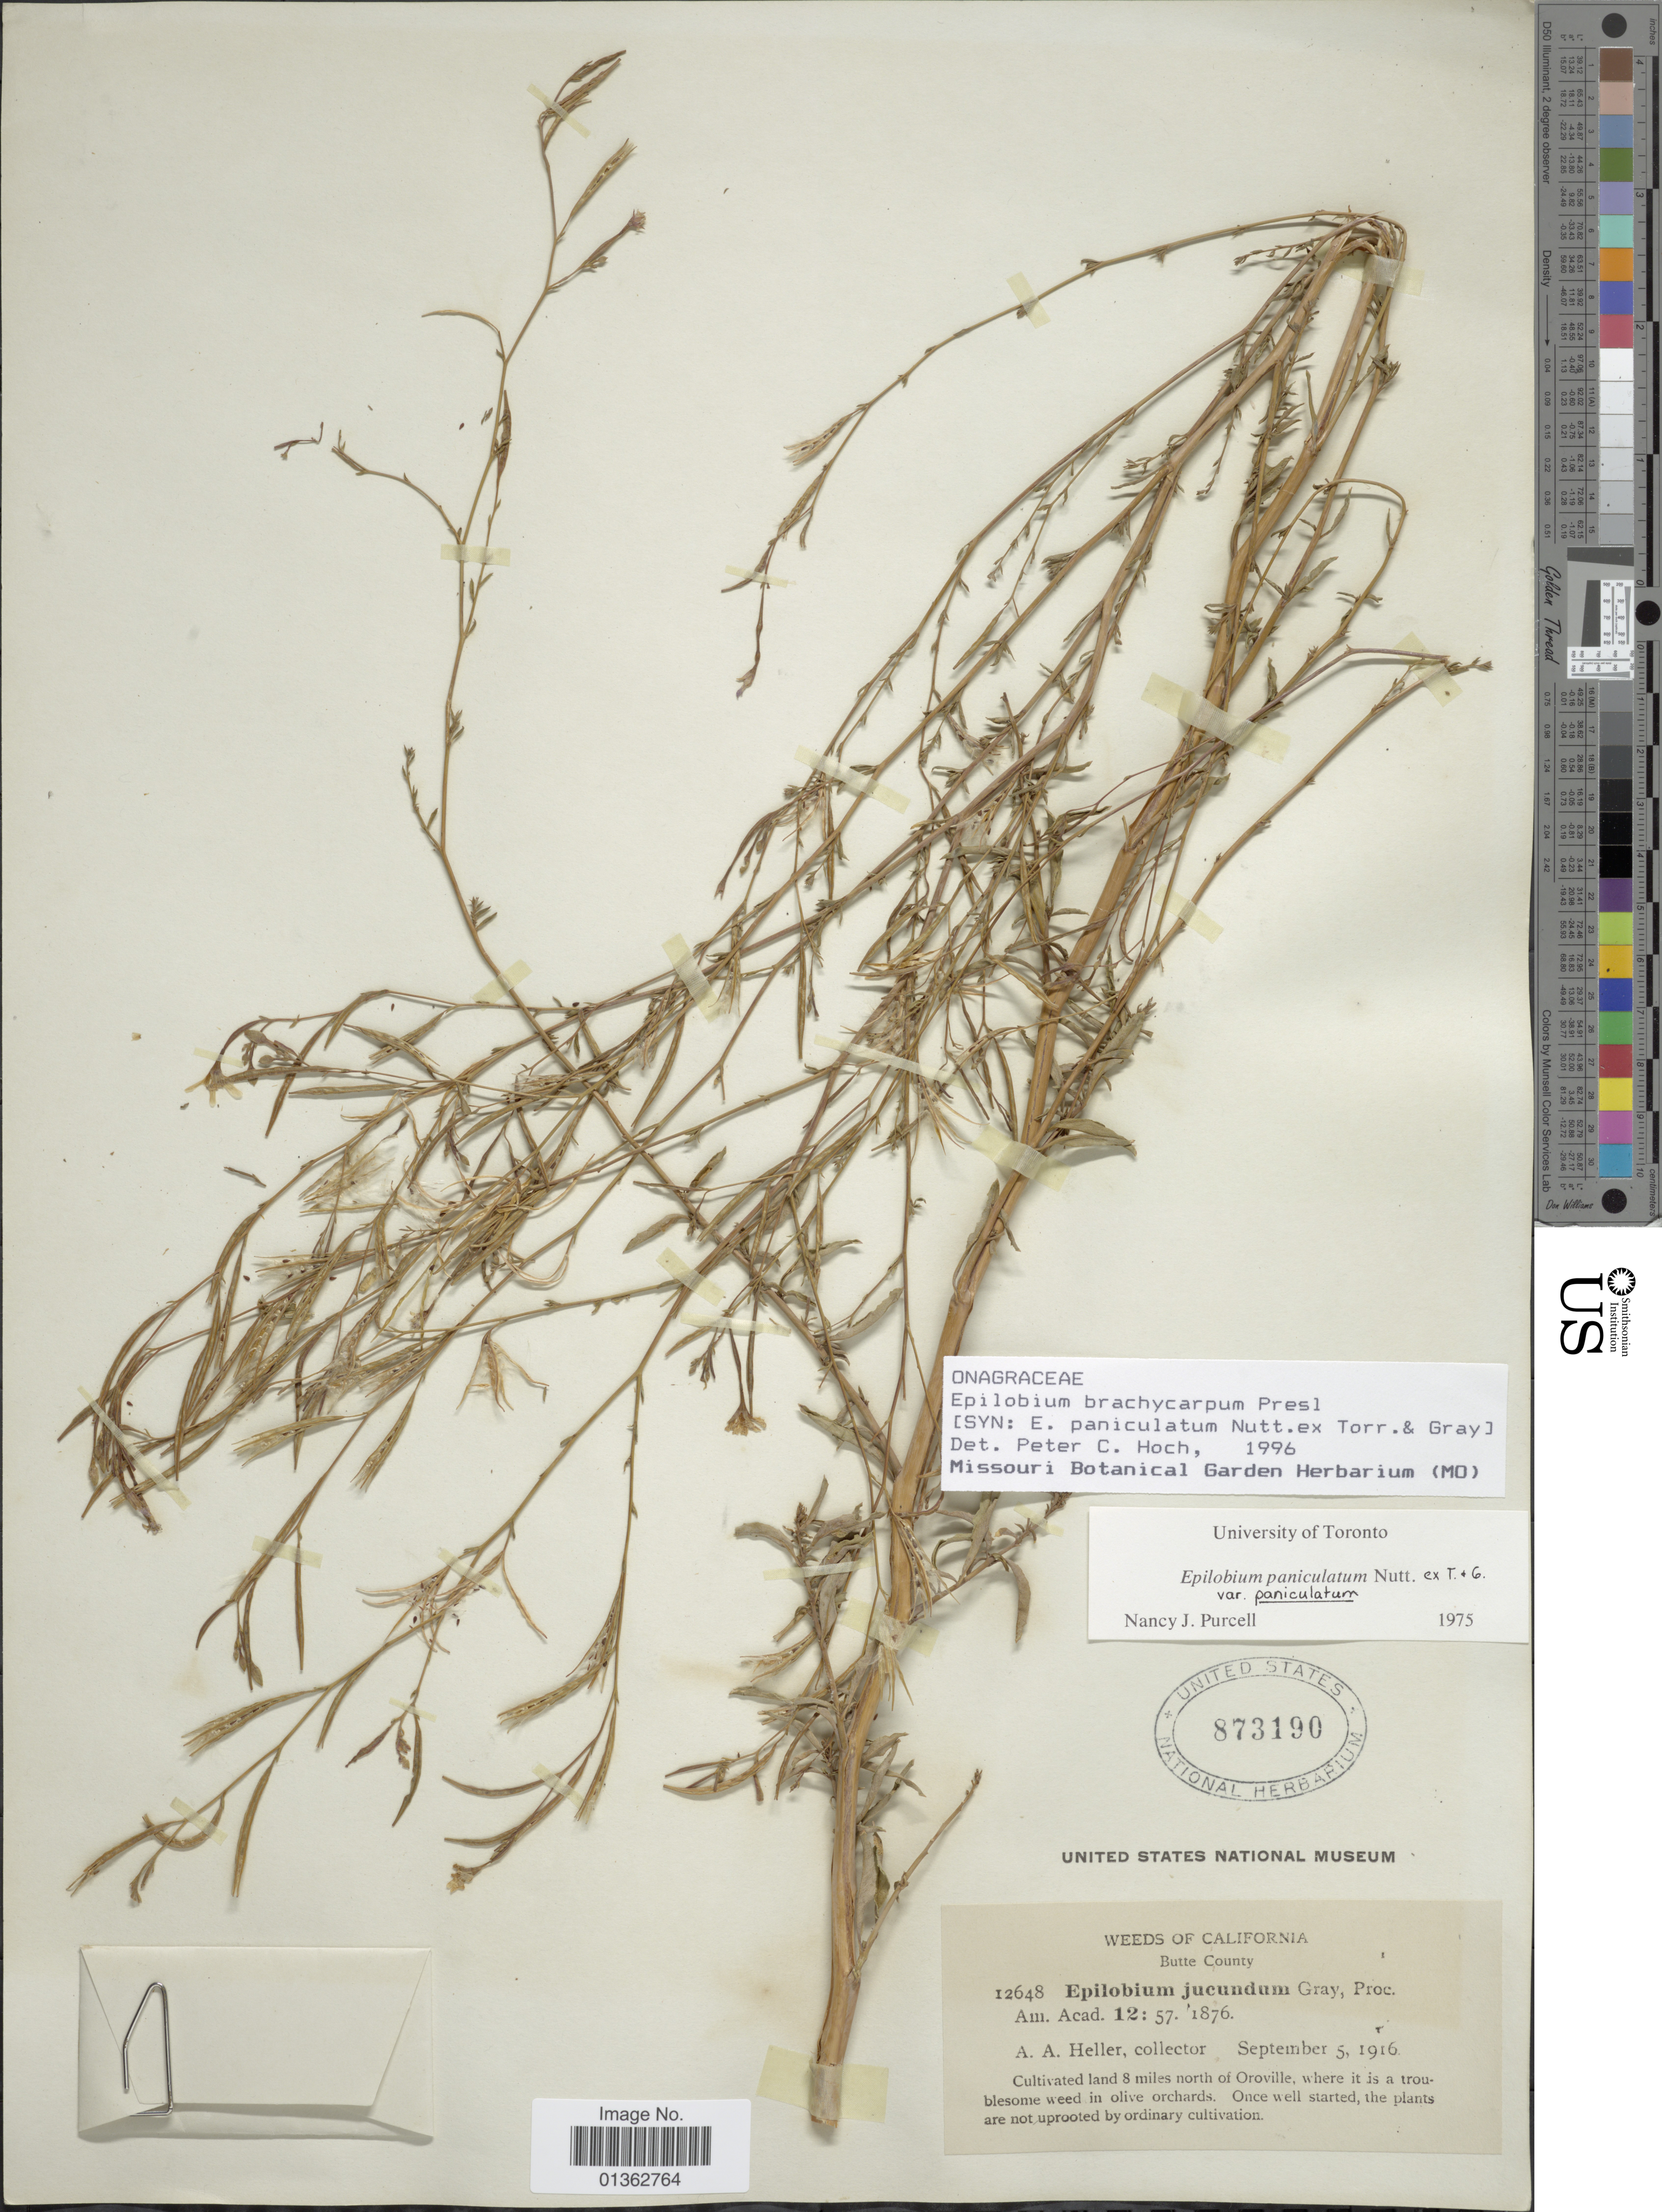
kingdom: Plantae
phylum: Tracheophyta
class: Magnoliopsida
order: Myrtales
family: Onagraceae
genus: Epilobium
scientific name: Epilobium brachycarpum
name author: C. Presl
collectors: A. A. Heller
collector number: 12648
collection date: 1916-09-05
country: United States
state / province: California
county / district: Butte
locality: Butte County. Cultivated land 8 miles north of Oroville.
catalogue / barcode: US 873190